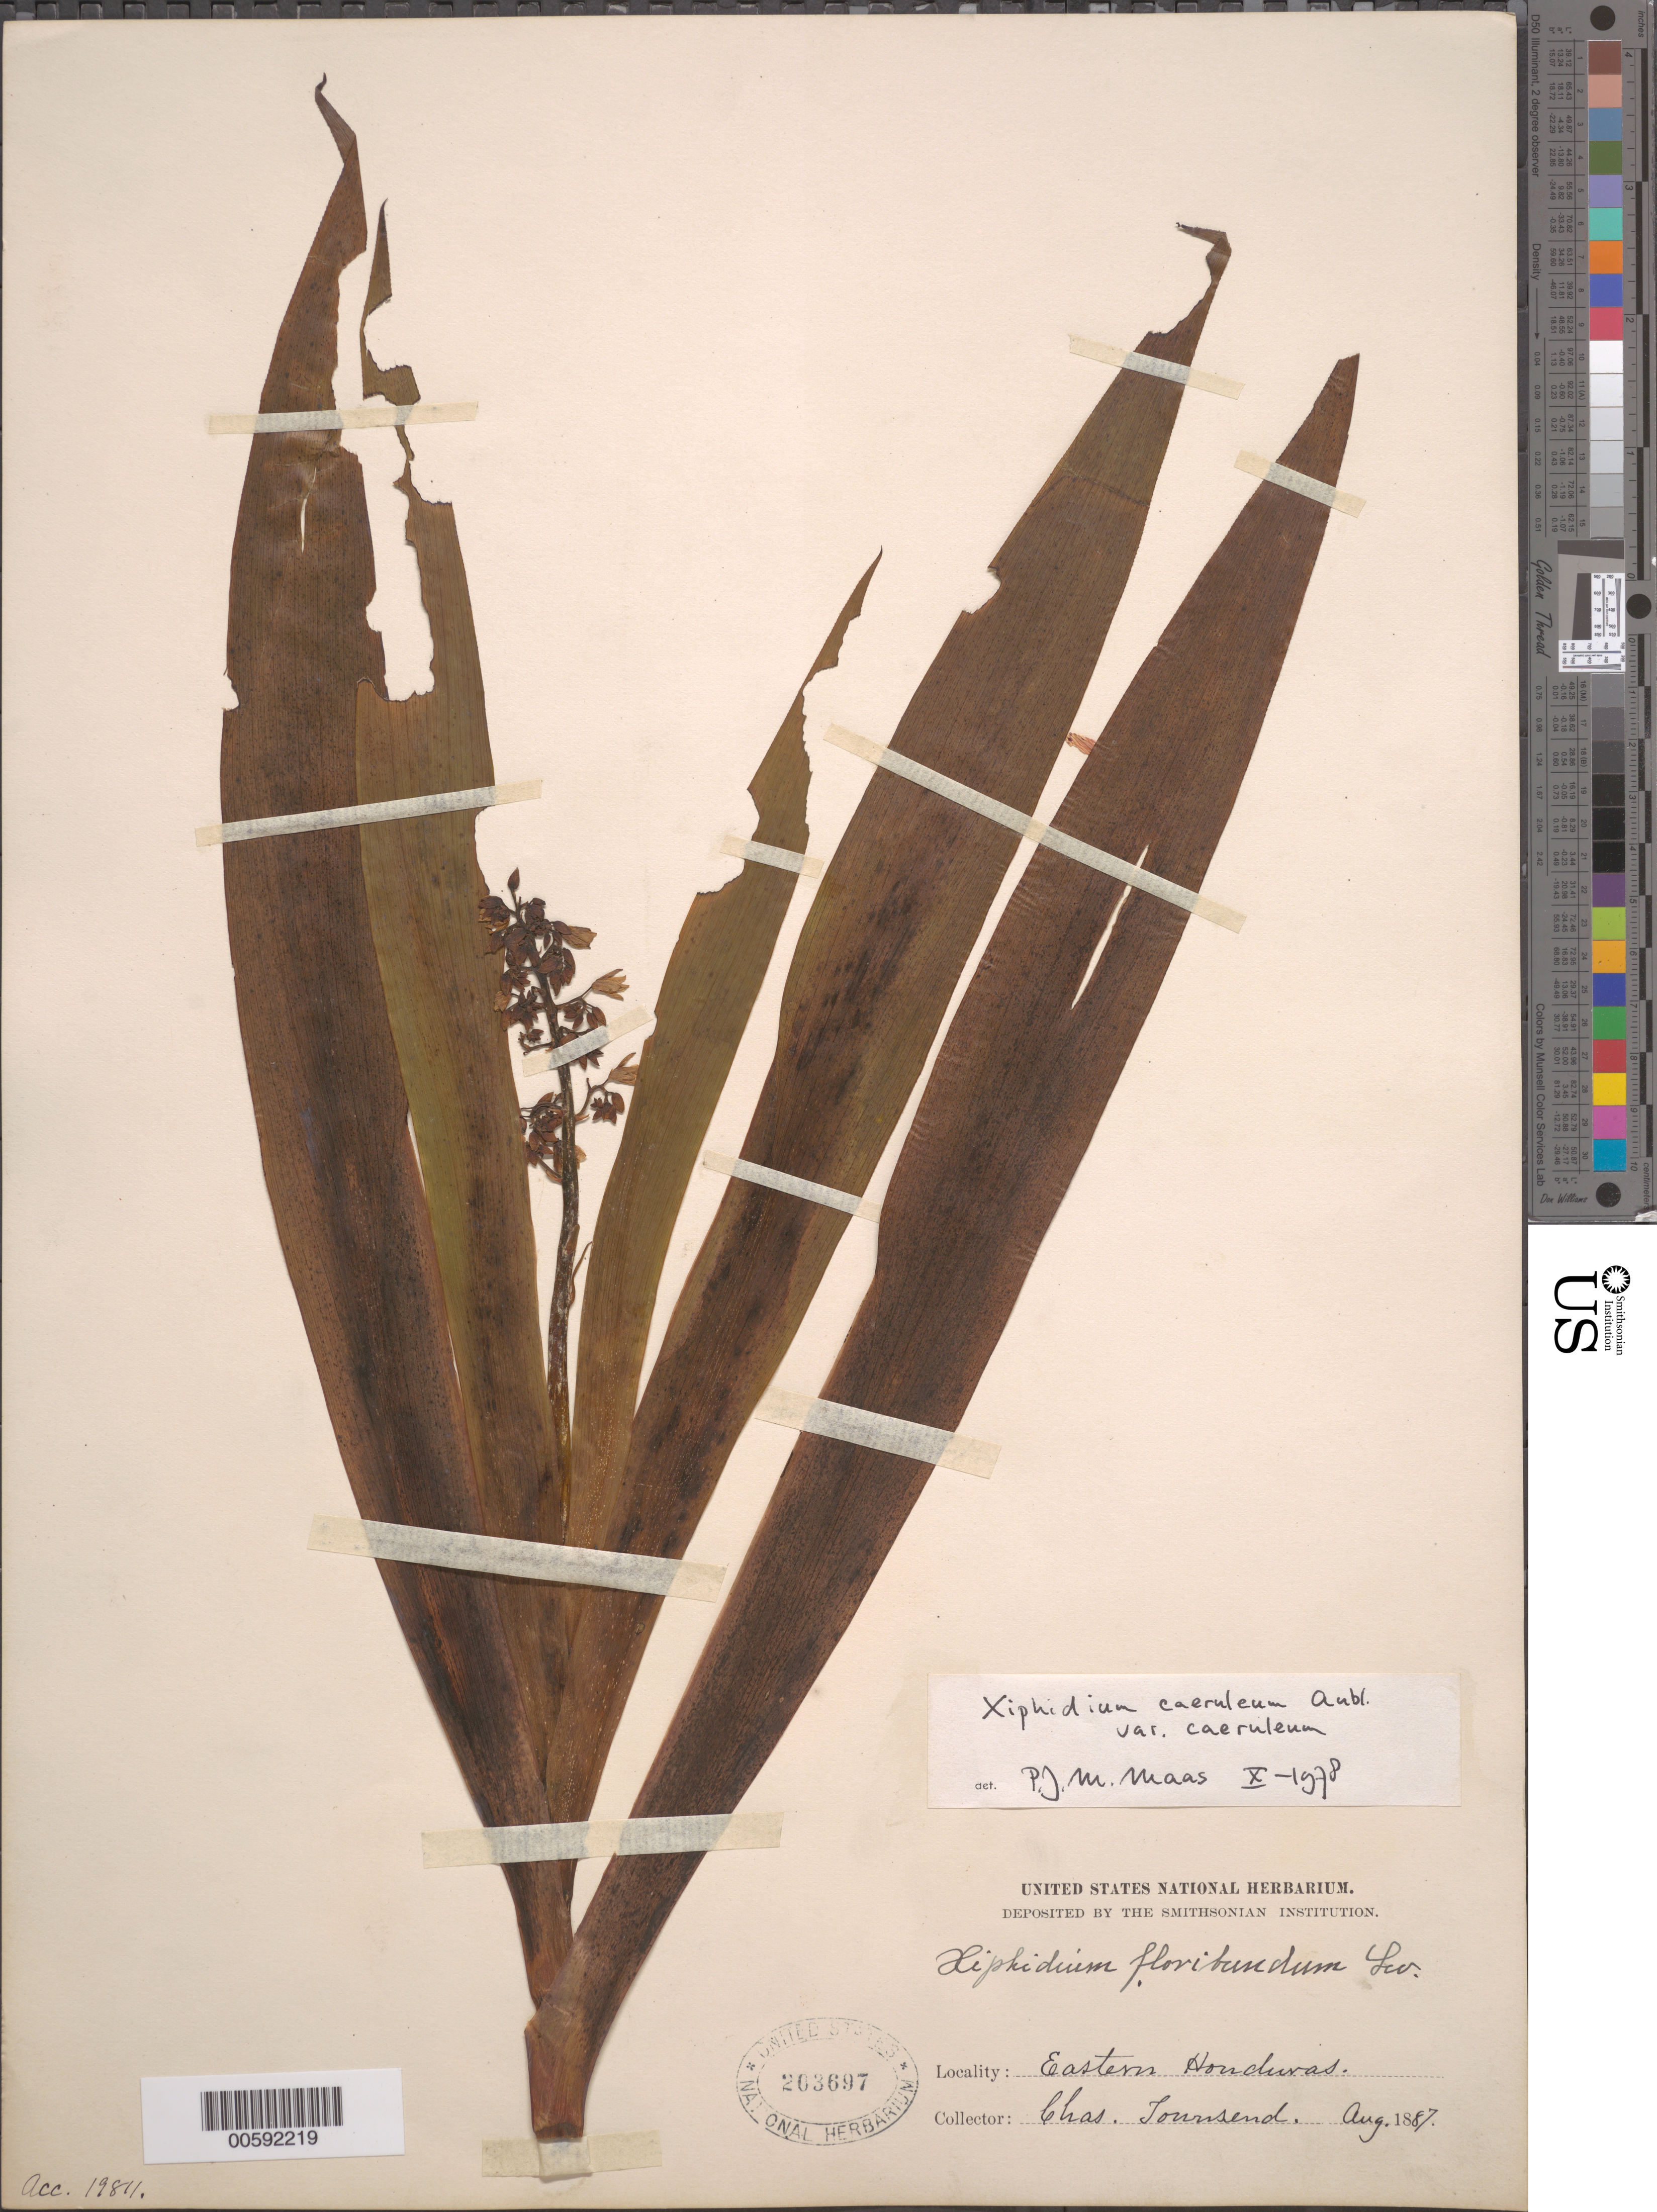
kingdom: Plantae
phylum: Tracheophyta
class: Liliopsida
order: Commelinales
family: Haemodoraceae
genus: Xiphidium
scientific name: Xiphidium caeruleum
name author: Aubl.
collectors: C. C. Townsend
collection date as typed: Aug 1887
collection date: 1887-08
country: Honduras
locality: Eastern Honduras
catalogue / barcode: US 203697